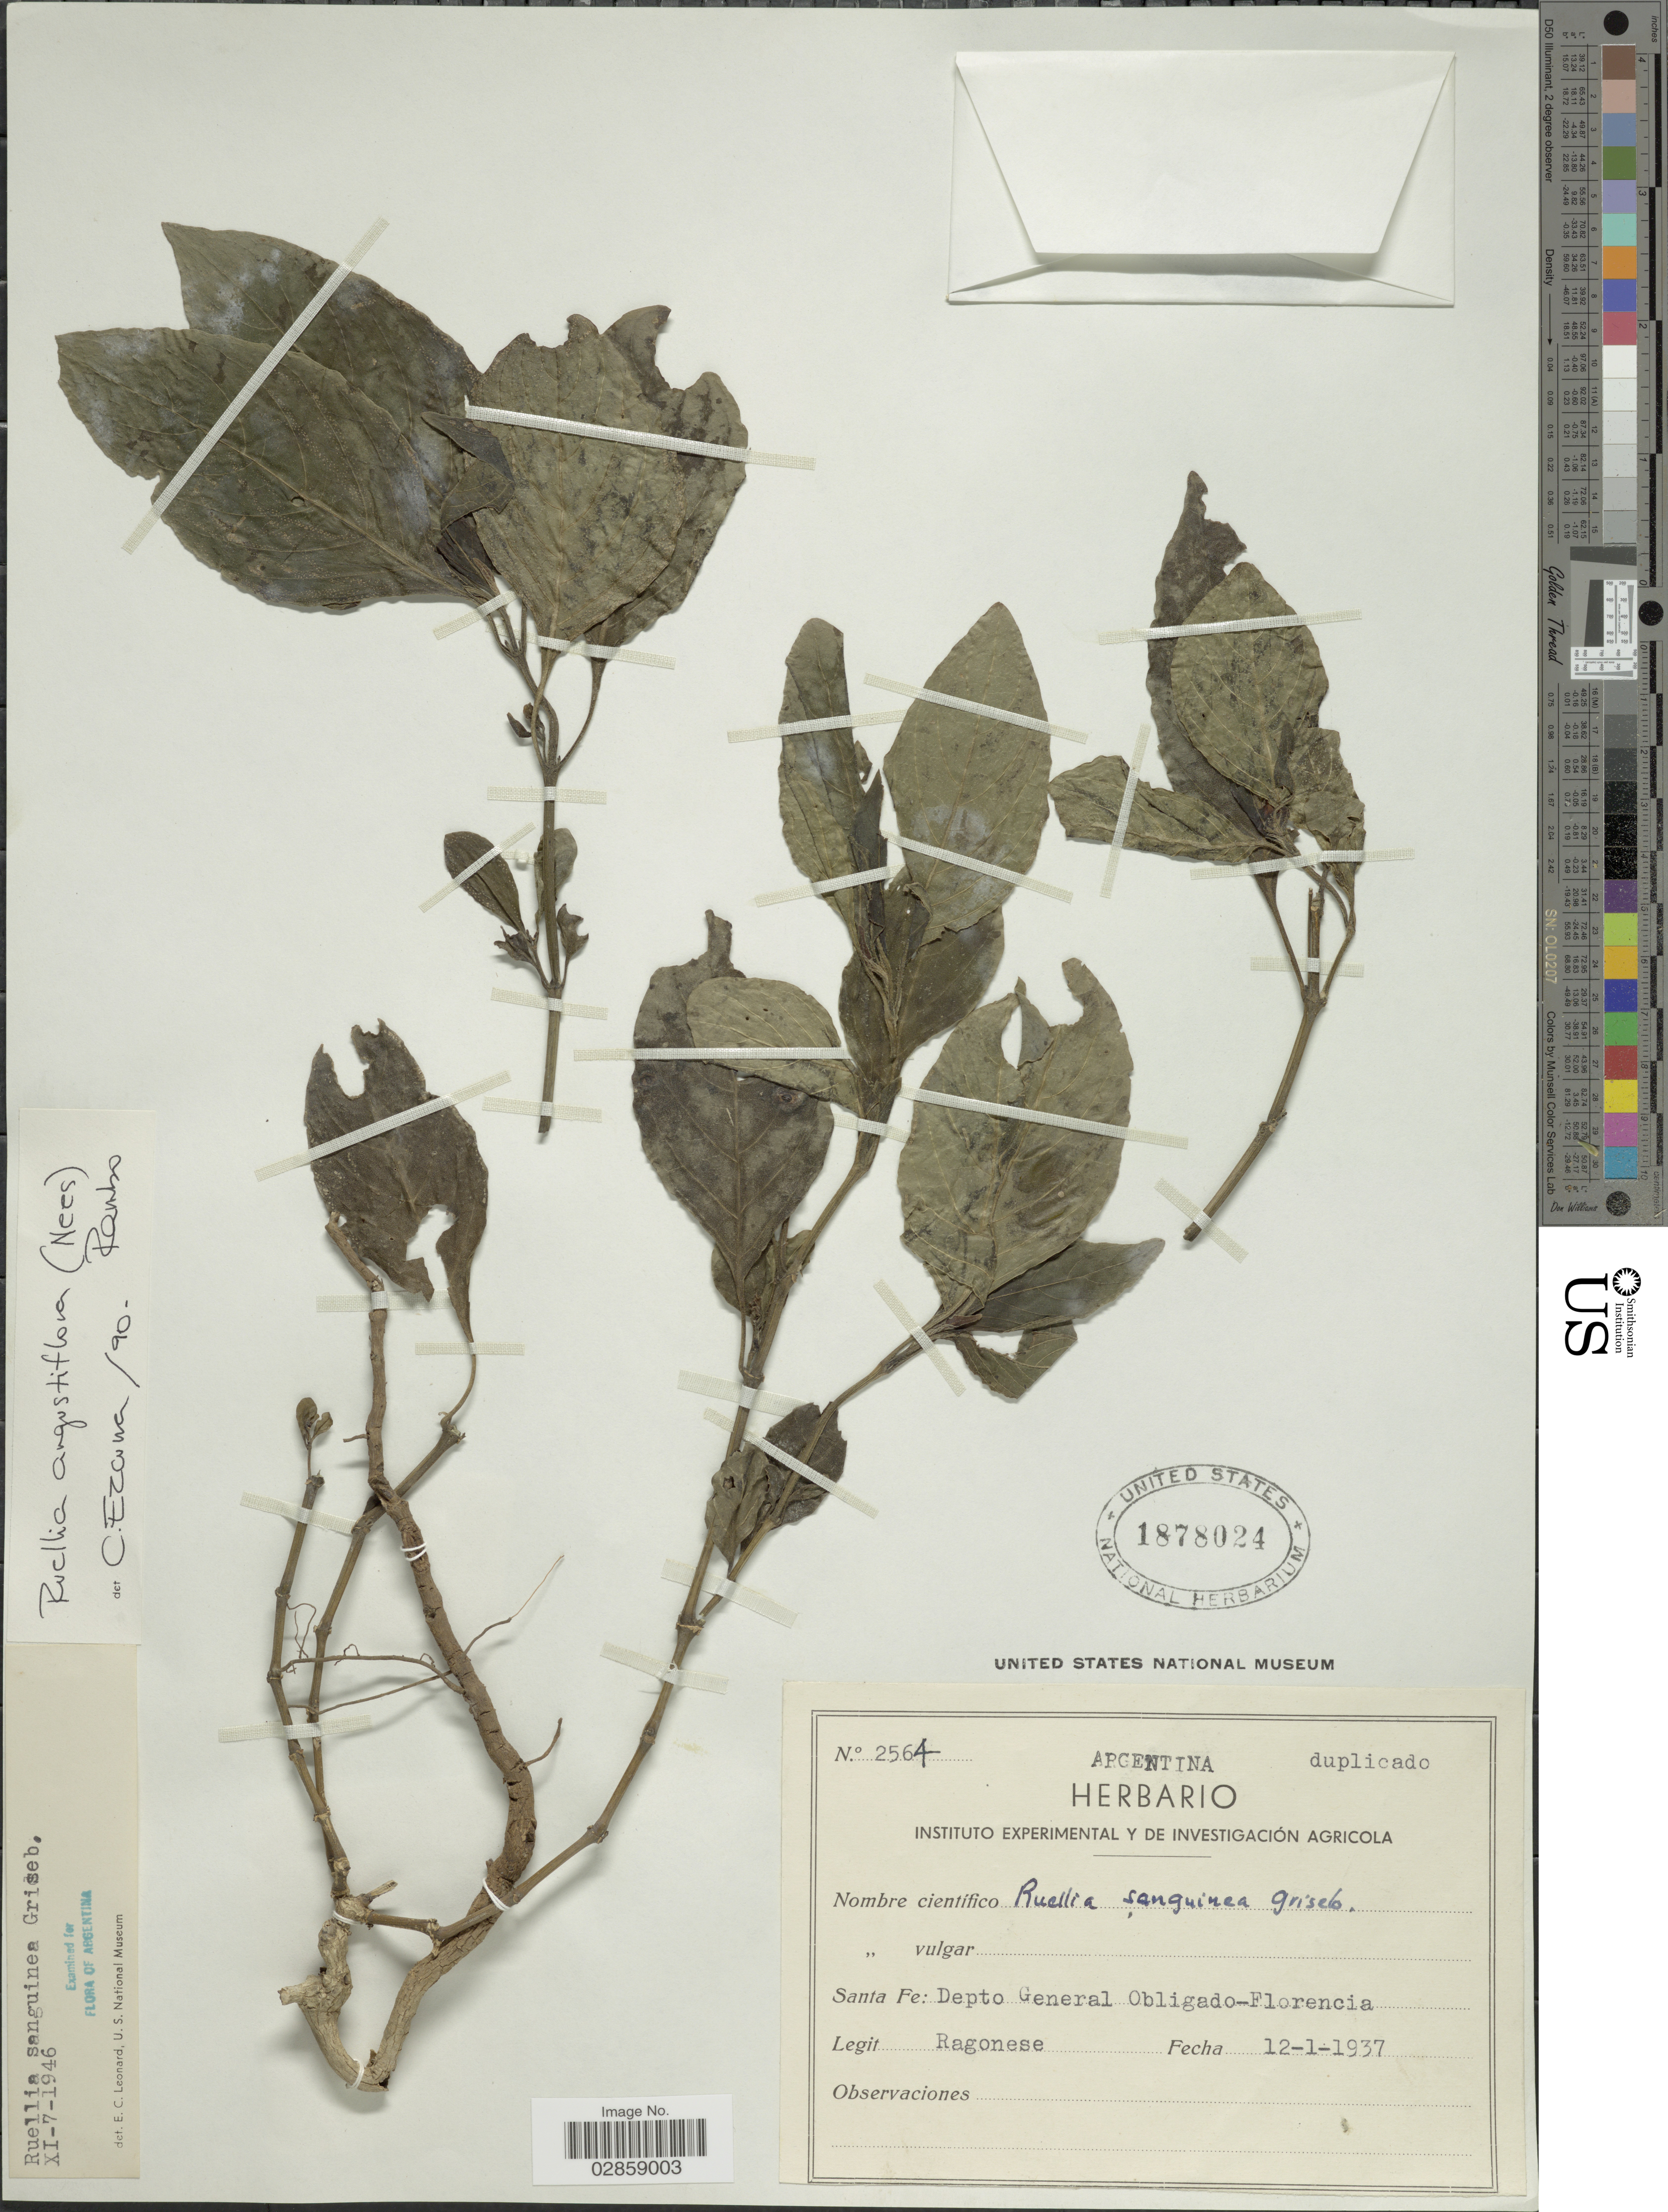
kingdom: Plantae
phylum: Tracheophyta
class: Magnoliopsida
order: Lamiales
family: Acanthaceae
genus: Ruellia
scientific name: Ruellia angustiflora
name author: (Nees) Lindau ex Rambo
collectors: Ragonese, --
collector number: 2564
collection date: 1937-01-12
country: Argentina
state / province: Santa Fe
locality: Depto General Obligado-Florencia.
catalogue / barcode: US 1878024